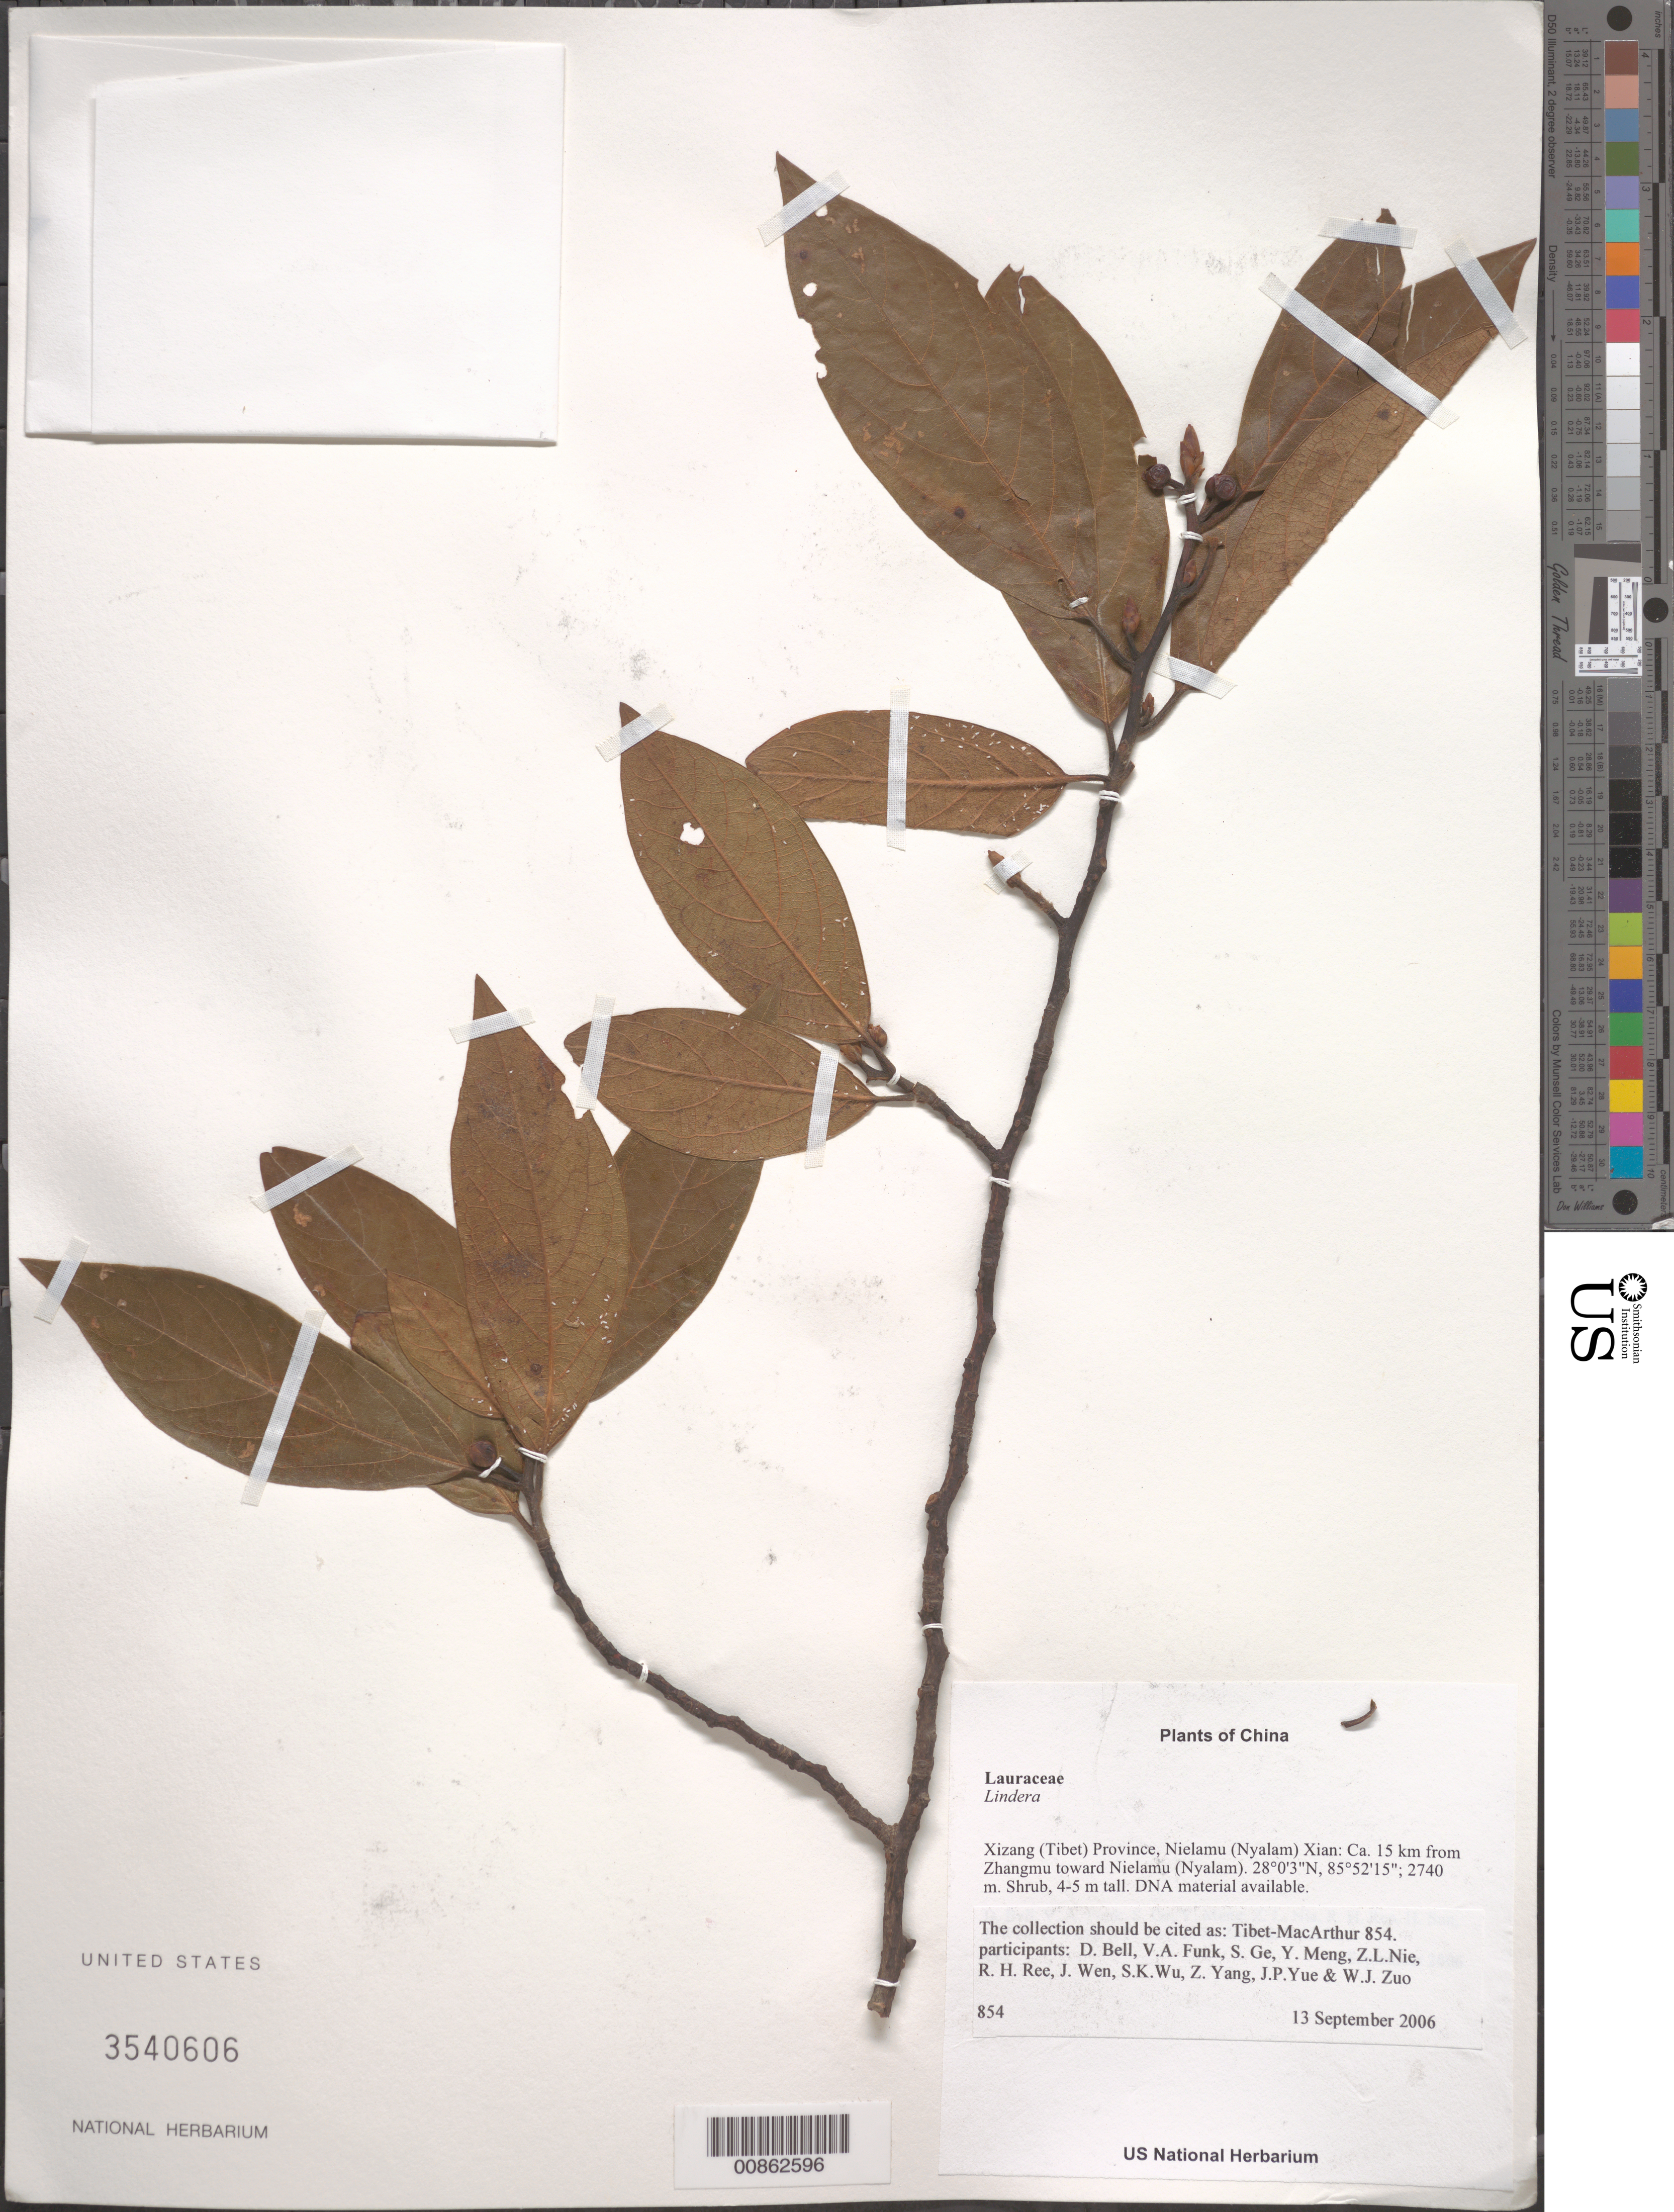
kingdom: Plantae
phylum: Tracheophyta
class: Magnoliopsida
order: Laurales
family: Lauraceae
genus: Lindera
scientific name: Lindera sp.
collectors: Tibet-MacArthur, D. A. Bell, V. Funk, S. Ge, Y. Meng, Z. Nie, R. Ree, H. Sun, J. Wen, Z. Yang, J. Yue, Z. Zhou & W. Zuo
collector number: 854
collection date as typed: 13 Sep 2006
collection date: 2006-09-13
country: China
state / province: Xizang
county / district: Nielamu (Nyalam) Xian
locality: Ca. 15 km from Zhangmu toward Nielamu (Nyalam).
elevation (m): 2740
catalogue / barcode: US 3540606